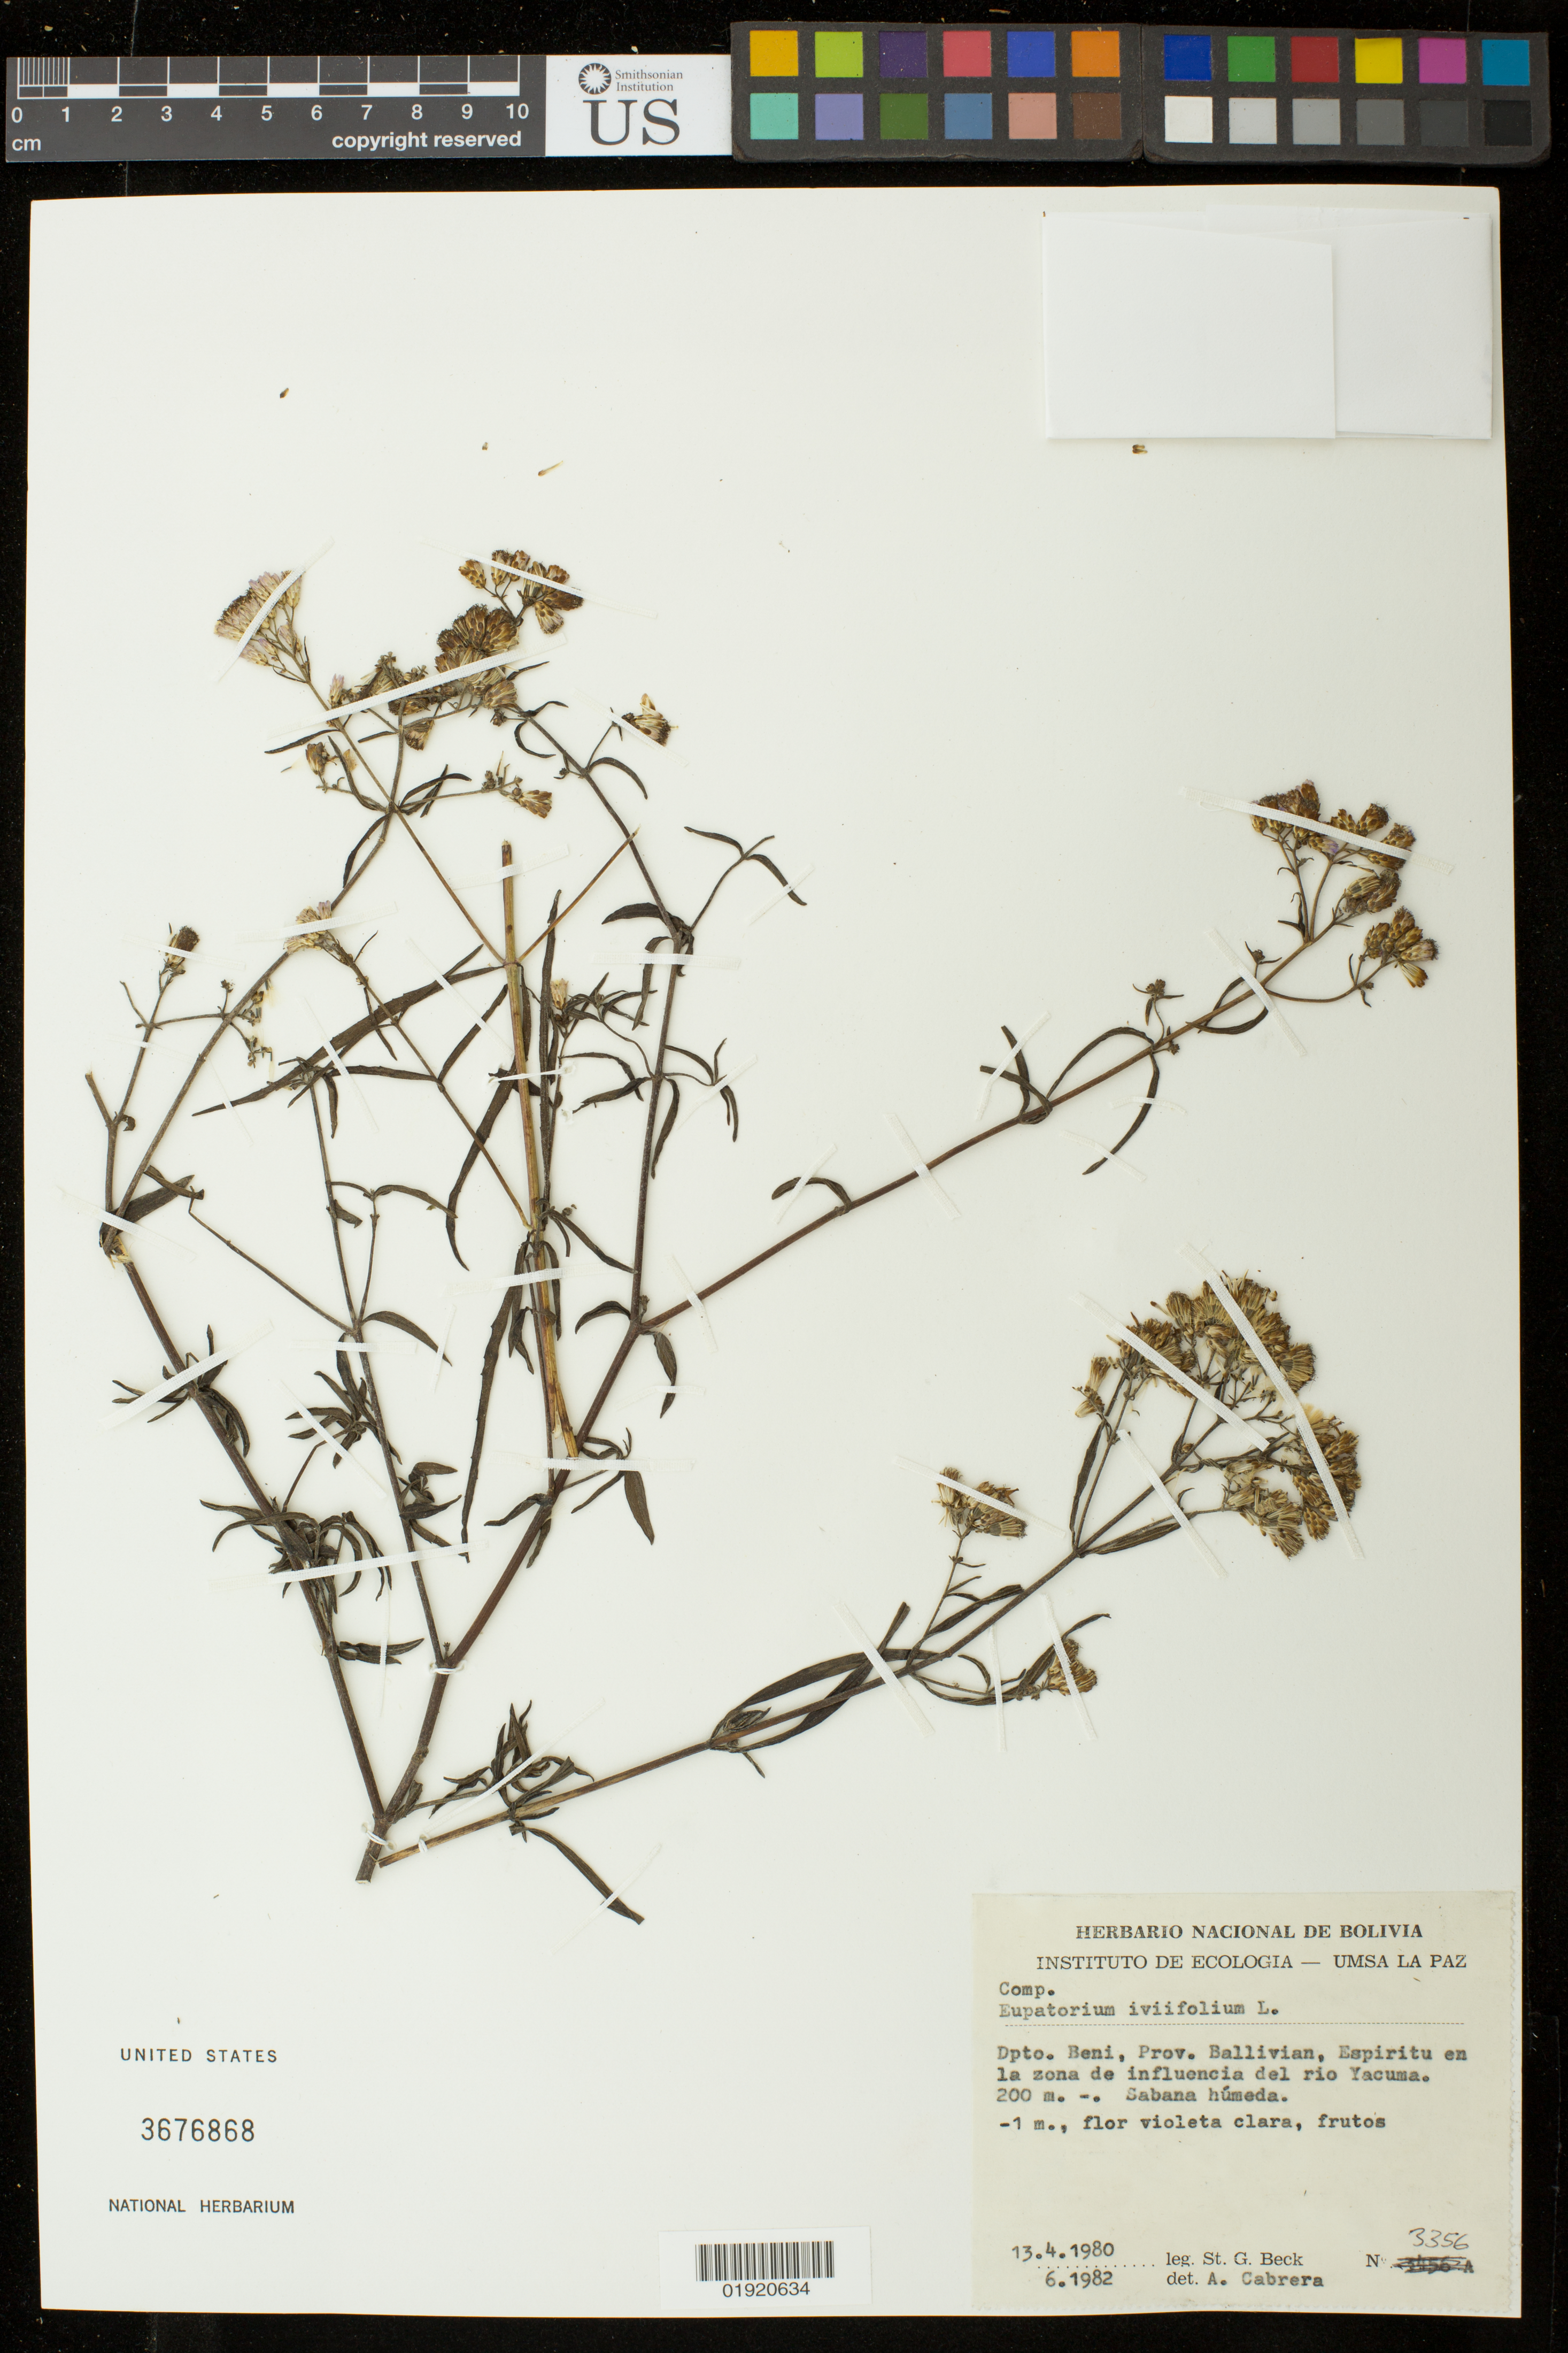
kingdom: Plantae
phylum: Tracheophyta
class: Magnoliopsida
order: Asterales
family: Asteraceae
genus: Eupatorium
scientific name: Eupatorium ivaefolium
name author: L.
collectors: S. Beck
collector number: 3356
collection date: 1980-04-13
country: Bolivia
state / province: Beni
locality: Dpto. Beni, Prov. Ballivian, Espiritu en la zona de influencia del rio Yacuma.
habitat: Sabana humeda.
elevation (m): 200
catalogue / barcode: US 3676868